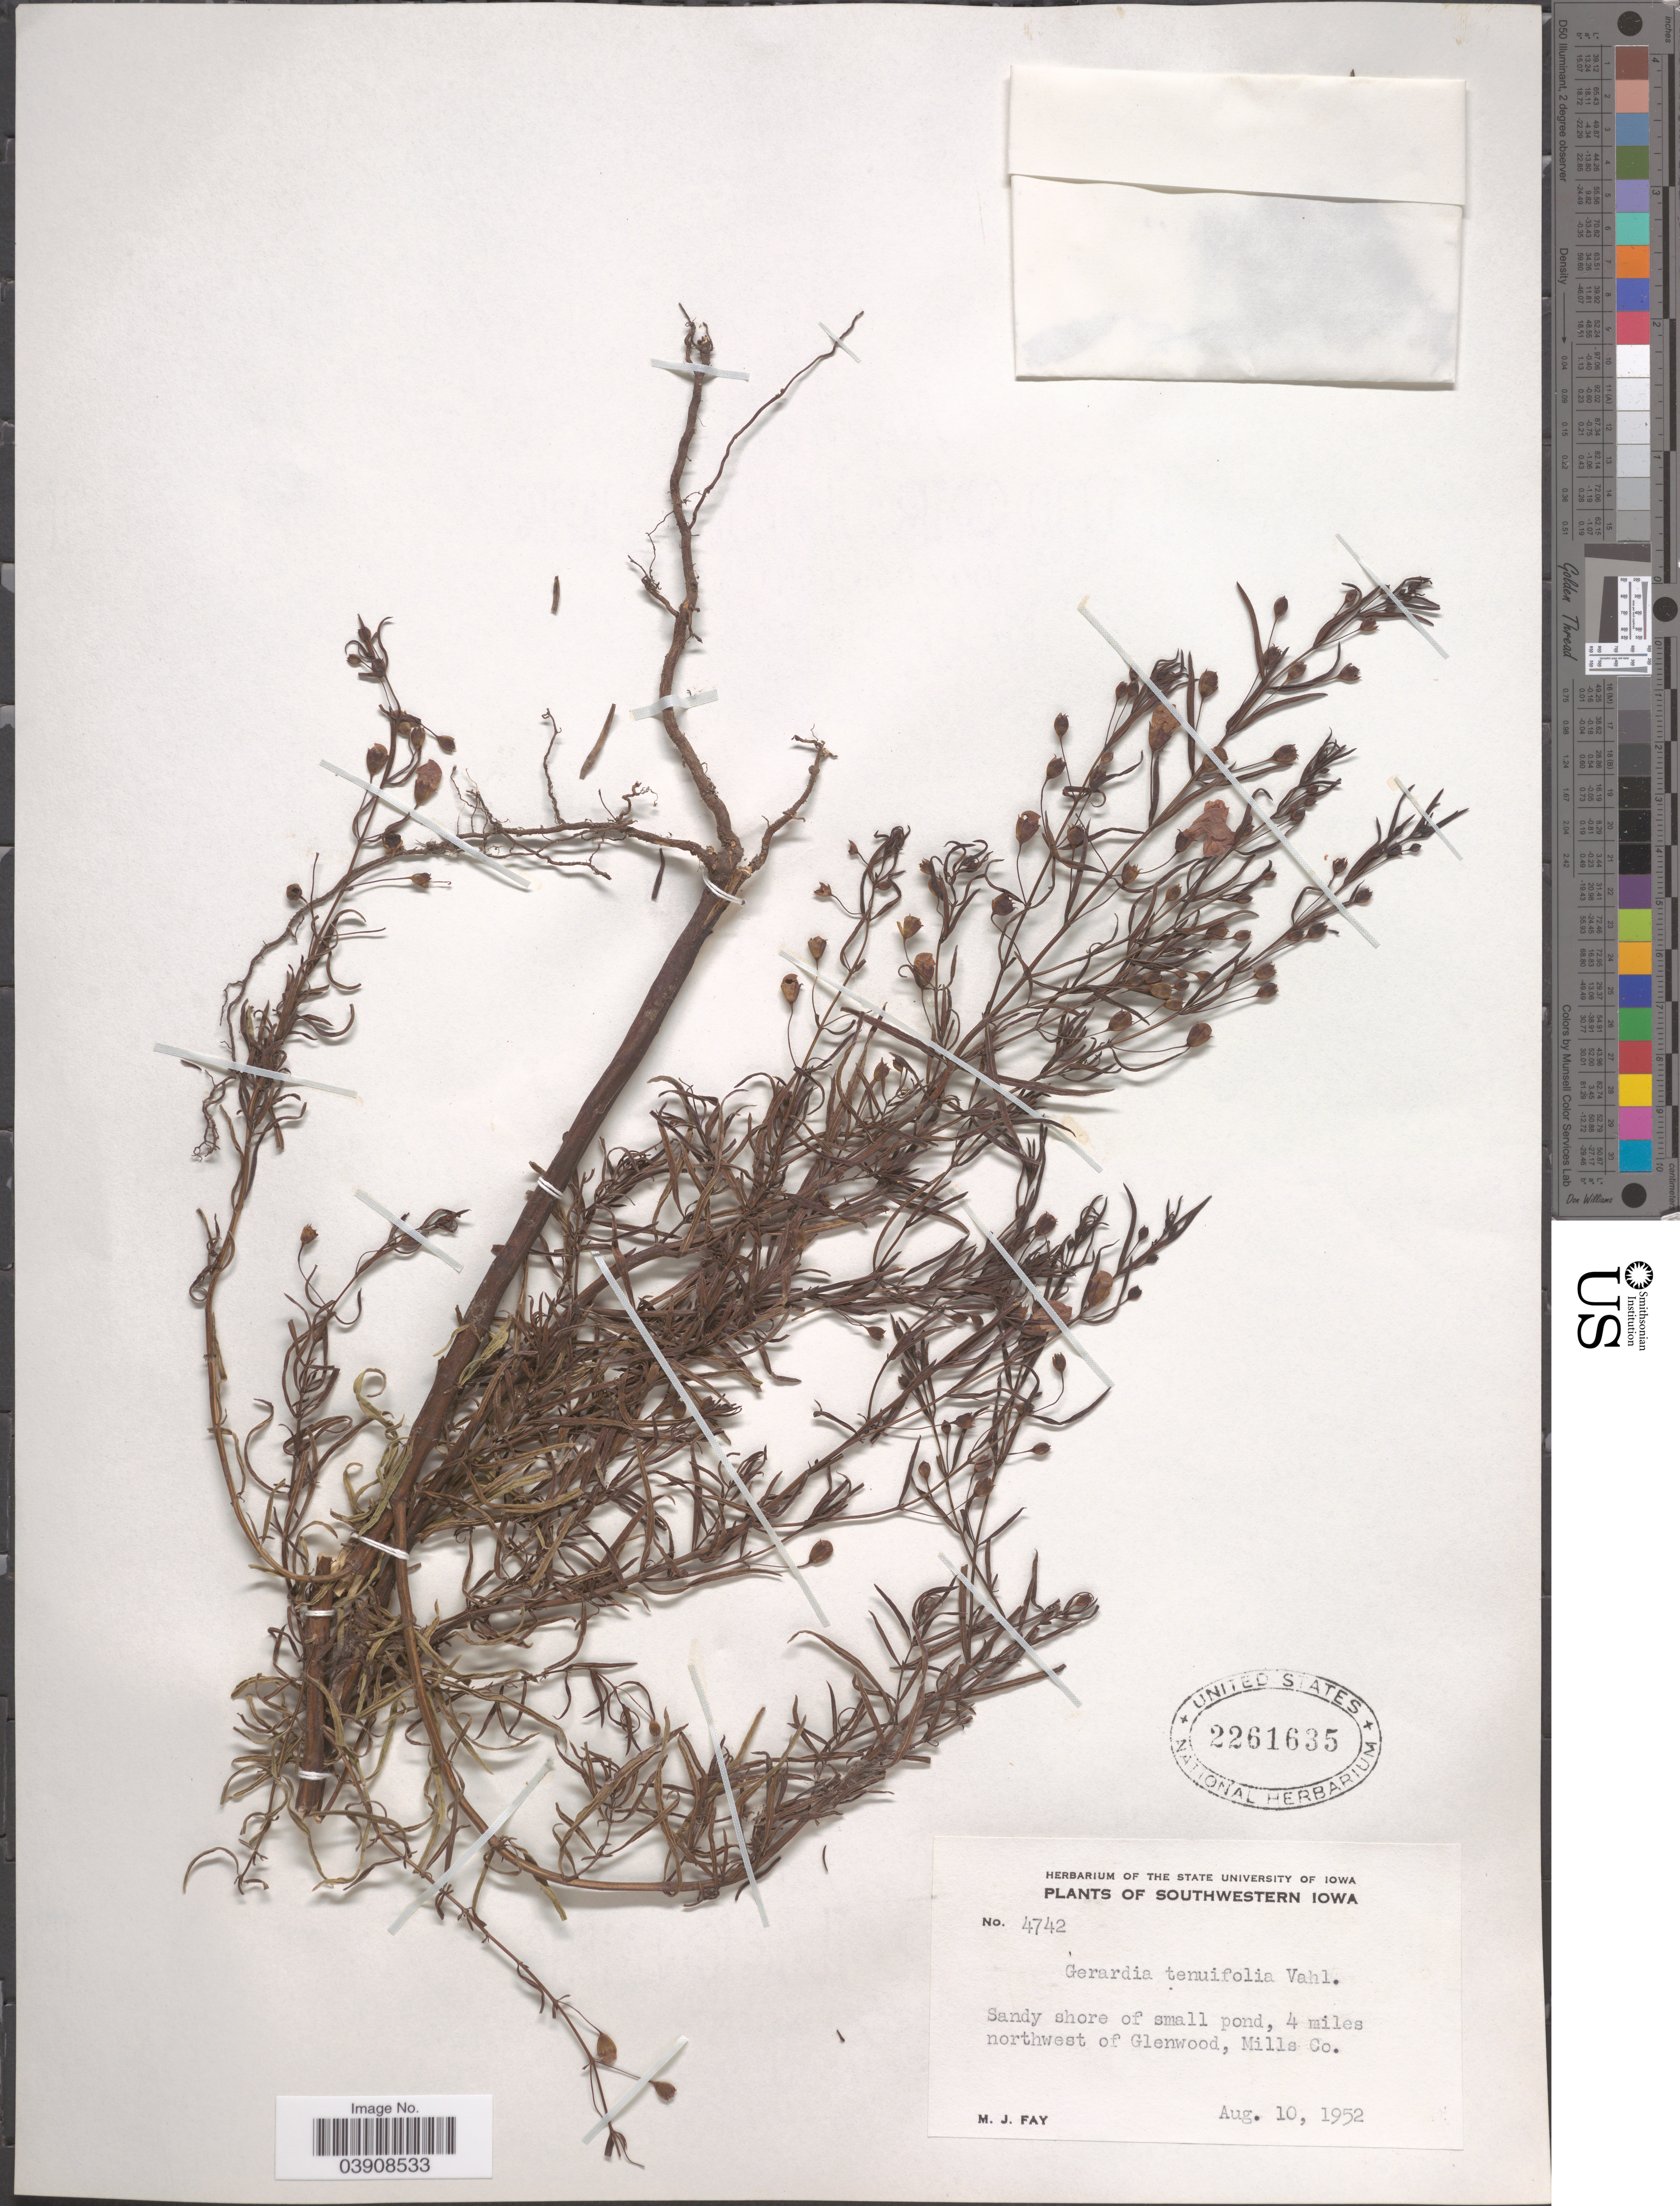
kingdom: Plantae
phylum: Tracheophyta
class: Magnoliopsida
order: Lamiales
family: Orobanchaceae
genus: Agalinis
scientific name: Agalinis tenuifolia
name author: (Vahl) Raf.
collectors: M. Fay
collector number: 4742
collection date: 1952-08-10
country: United States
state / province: Iowa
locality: Southwestern Iowa. Sandy shore of small pond, 4 miles northwest of Glenwood, Mills Co.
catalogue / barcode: US 2261635